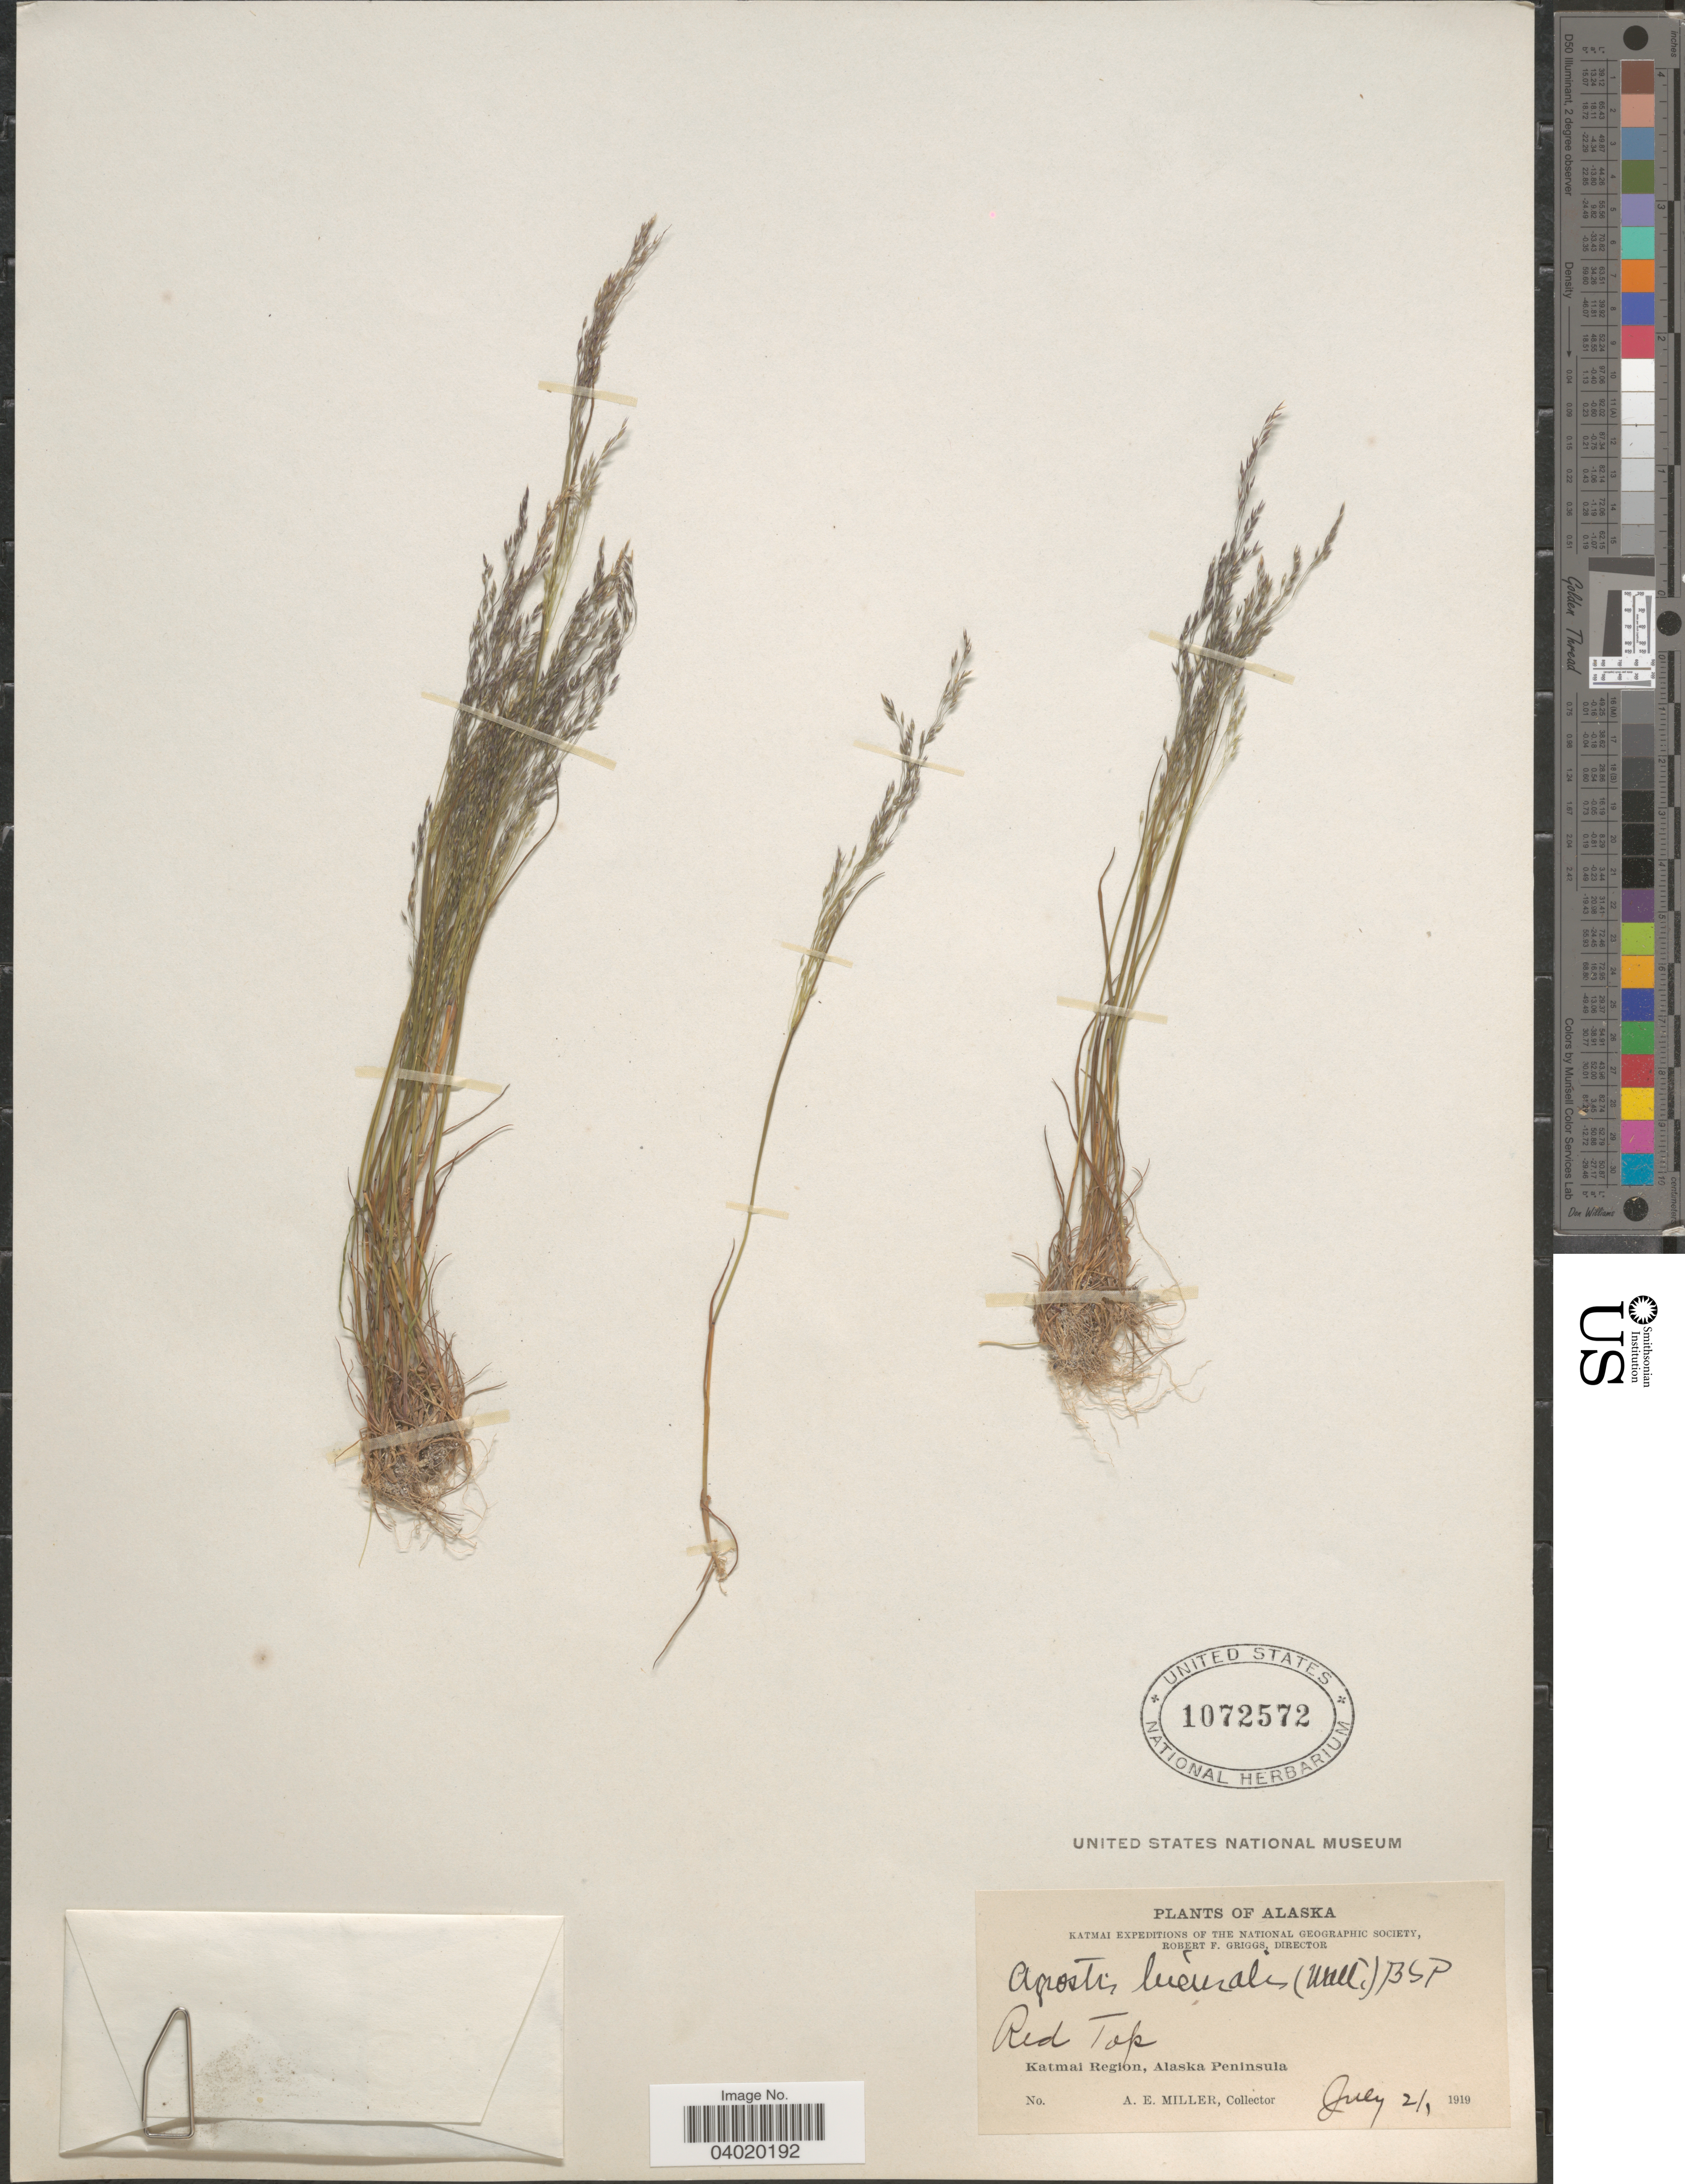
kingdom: Plantae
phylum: Tracheophyta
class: Liliopsida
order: Poales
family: Poaceae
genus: Agrostis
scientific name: Agrostis hyemalis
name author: (Walter) Britton et al.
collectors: A. E. Miller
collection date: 1919-07-21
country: United States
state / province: Alaska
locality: Katmai Region, Alaska Peninsula.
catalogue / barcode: US 1072572